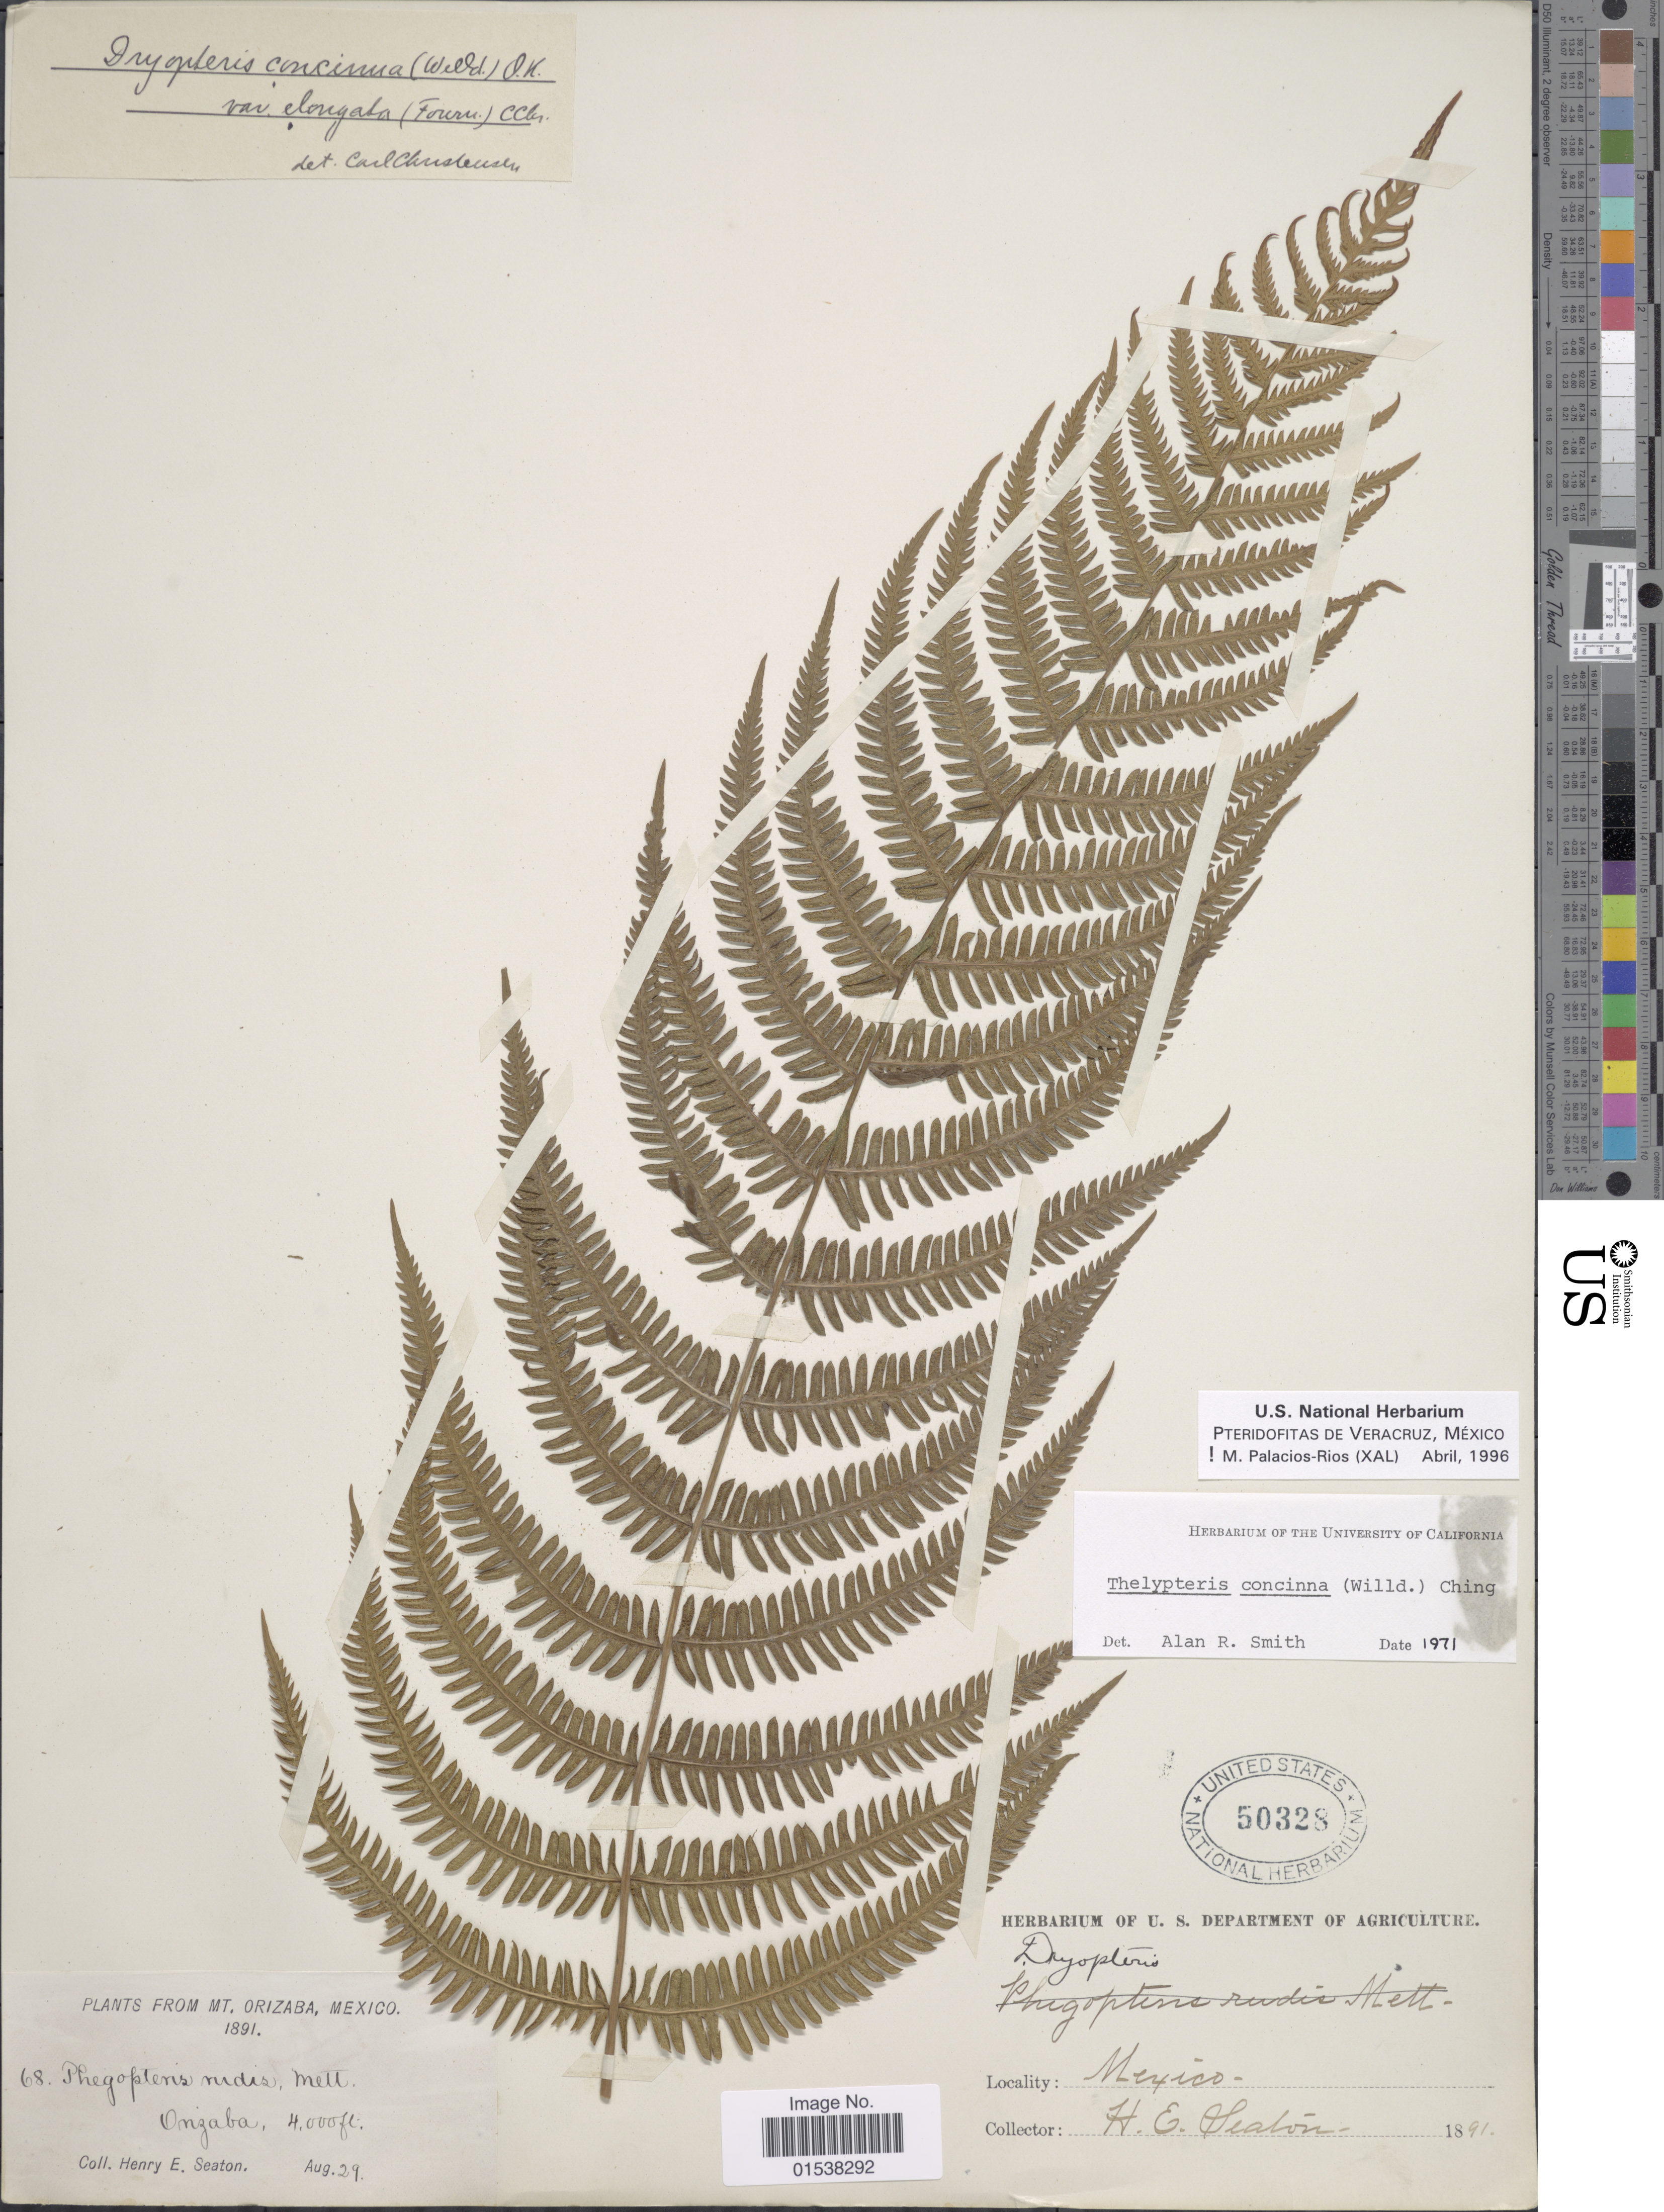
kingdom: Plantae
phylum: Tracheophyta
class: Polypodiopsida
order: Polypodiales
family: Thelypteridaceae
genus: Amauropelta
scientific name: Amauropelta concinna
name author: (Willd.) Pic. Serm.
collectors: H. E. Seaton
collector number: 68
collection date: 1891-08-29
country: Mexico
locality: Mt. Orizaba, Orizaba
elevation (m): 1219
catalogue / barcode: US 50328